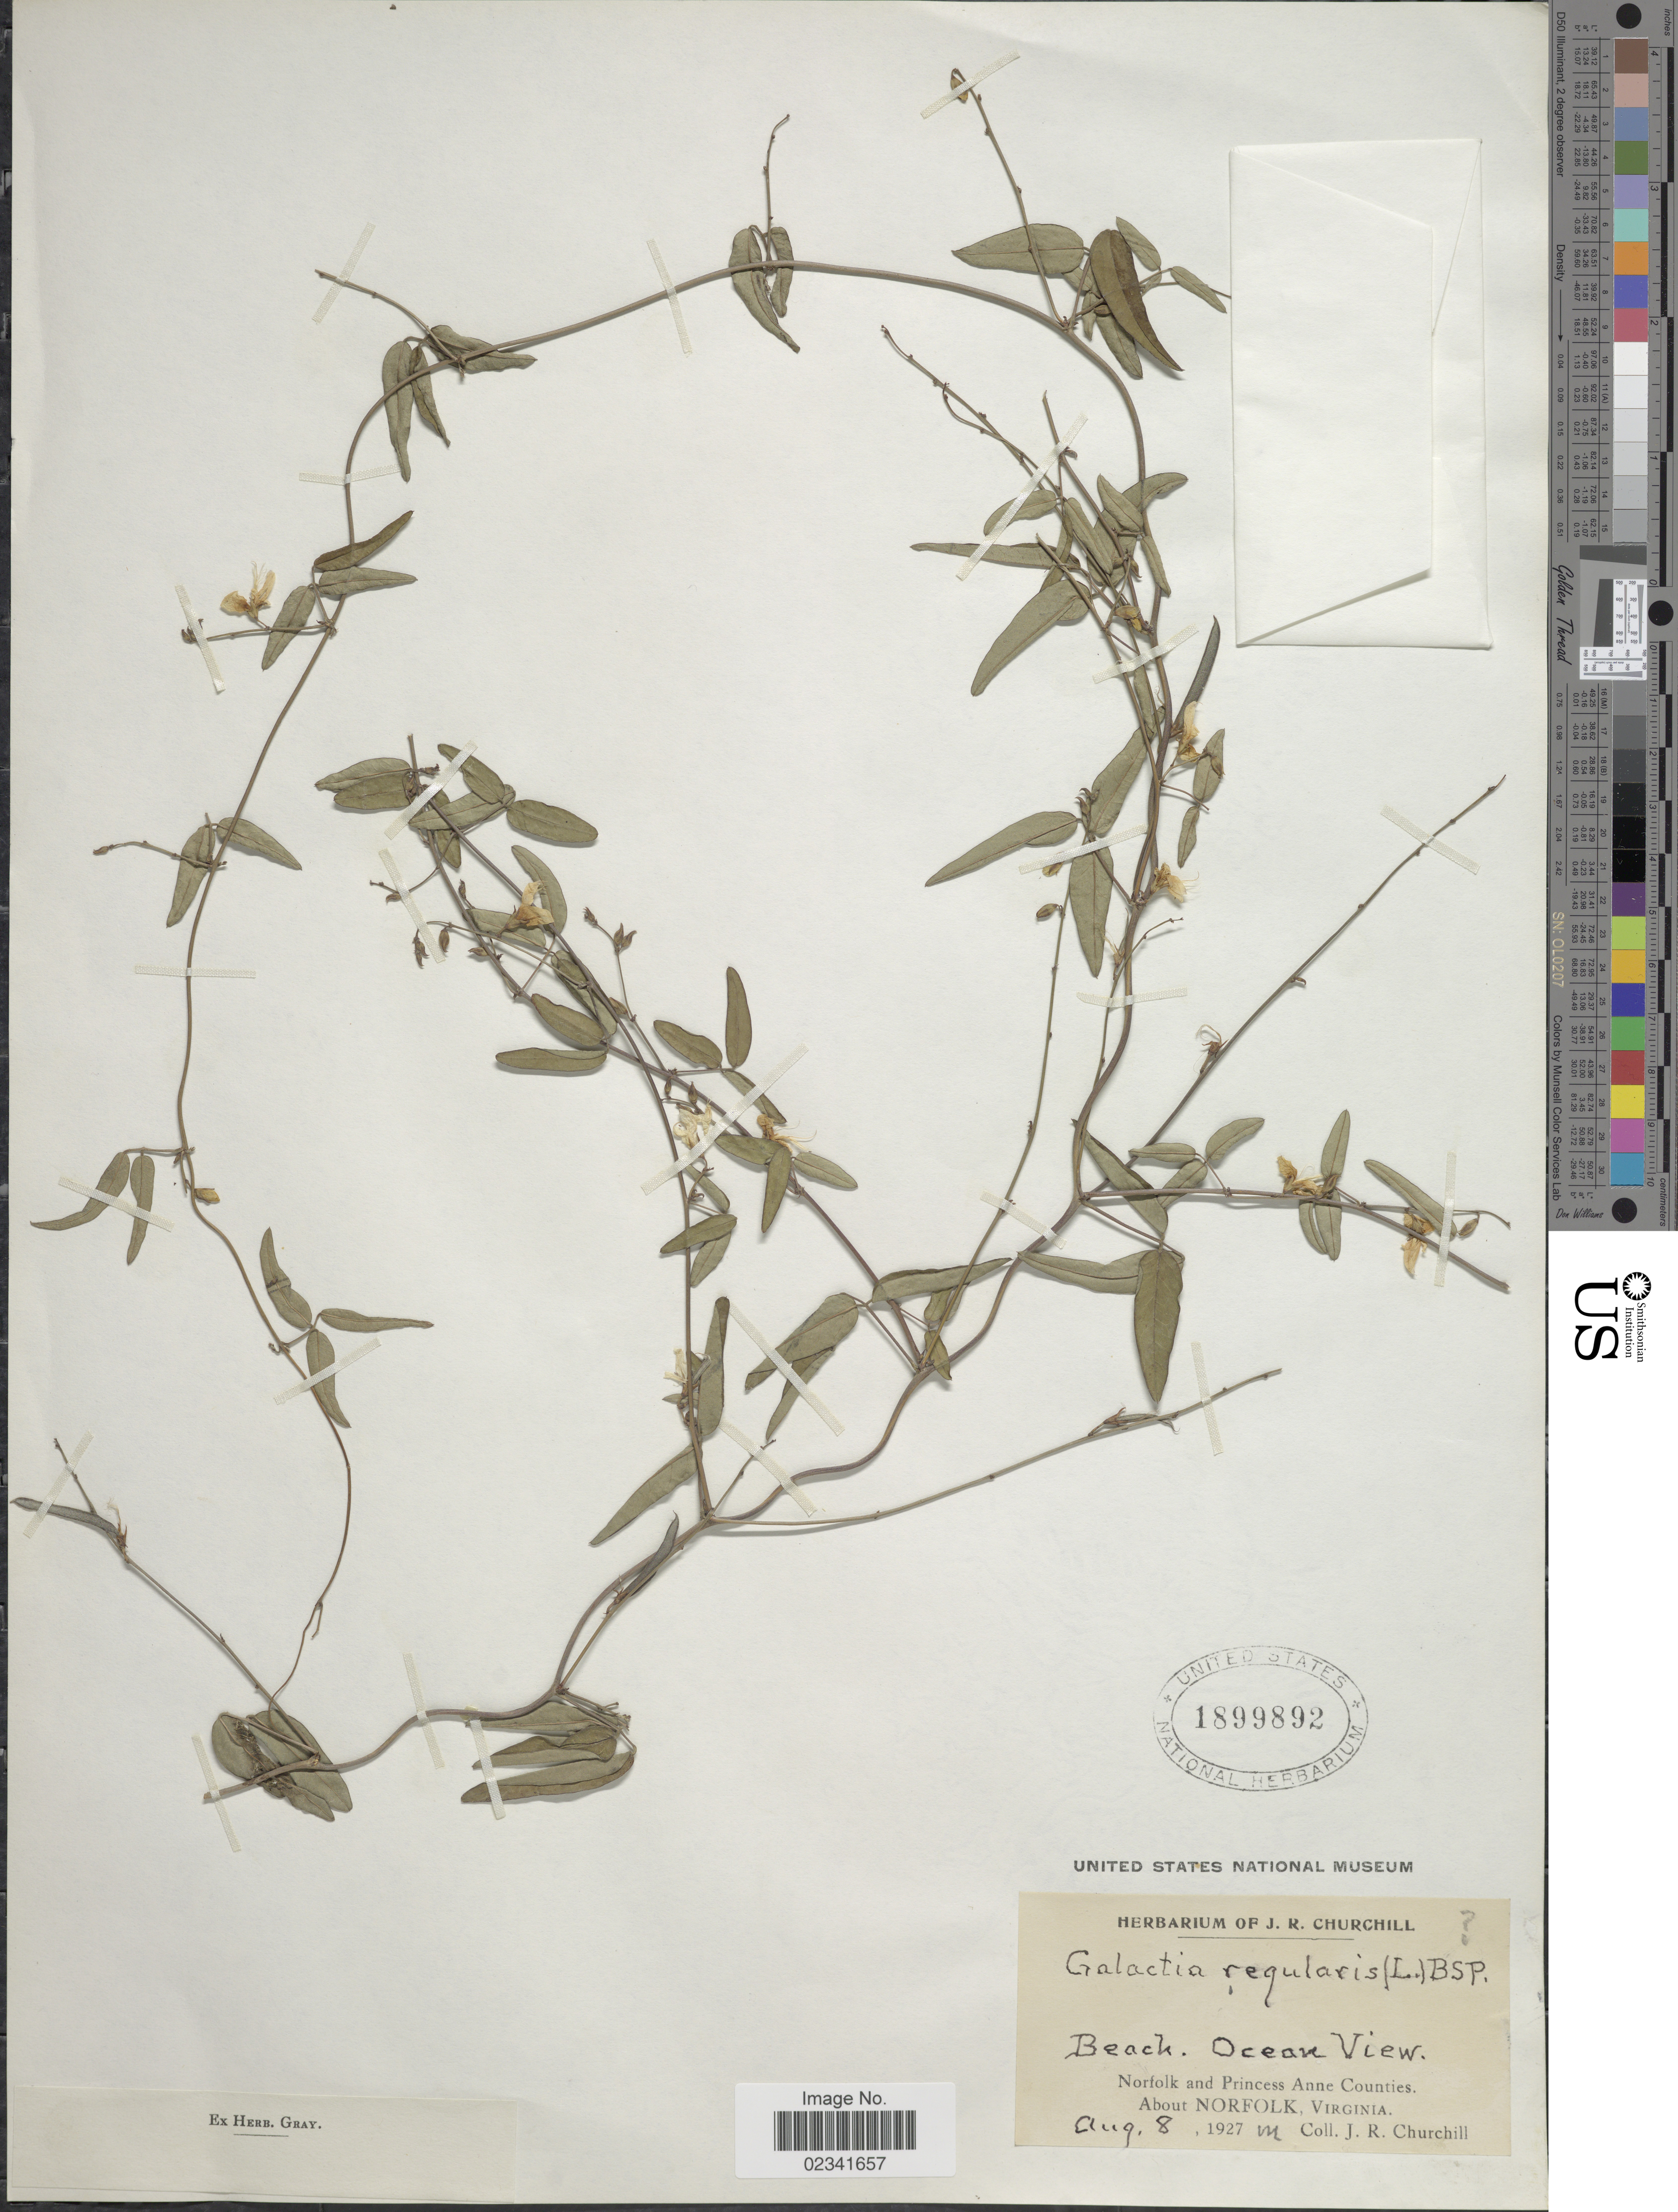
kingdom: Plantae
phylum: Tracheophyta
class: Magnoliopsida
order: Fabales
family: Fabaceae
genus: Galactia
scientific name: Galactia parvifolia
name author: A. Rich.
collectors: J. Churchill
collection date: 1927-08-08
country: United States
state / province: Virginia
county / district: City of Virginia Beach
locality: Beach. Ocean View. Norfolk and Princess Anne Counties. About Norfolk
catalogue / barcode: US 1899892